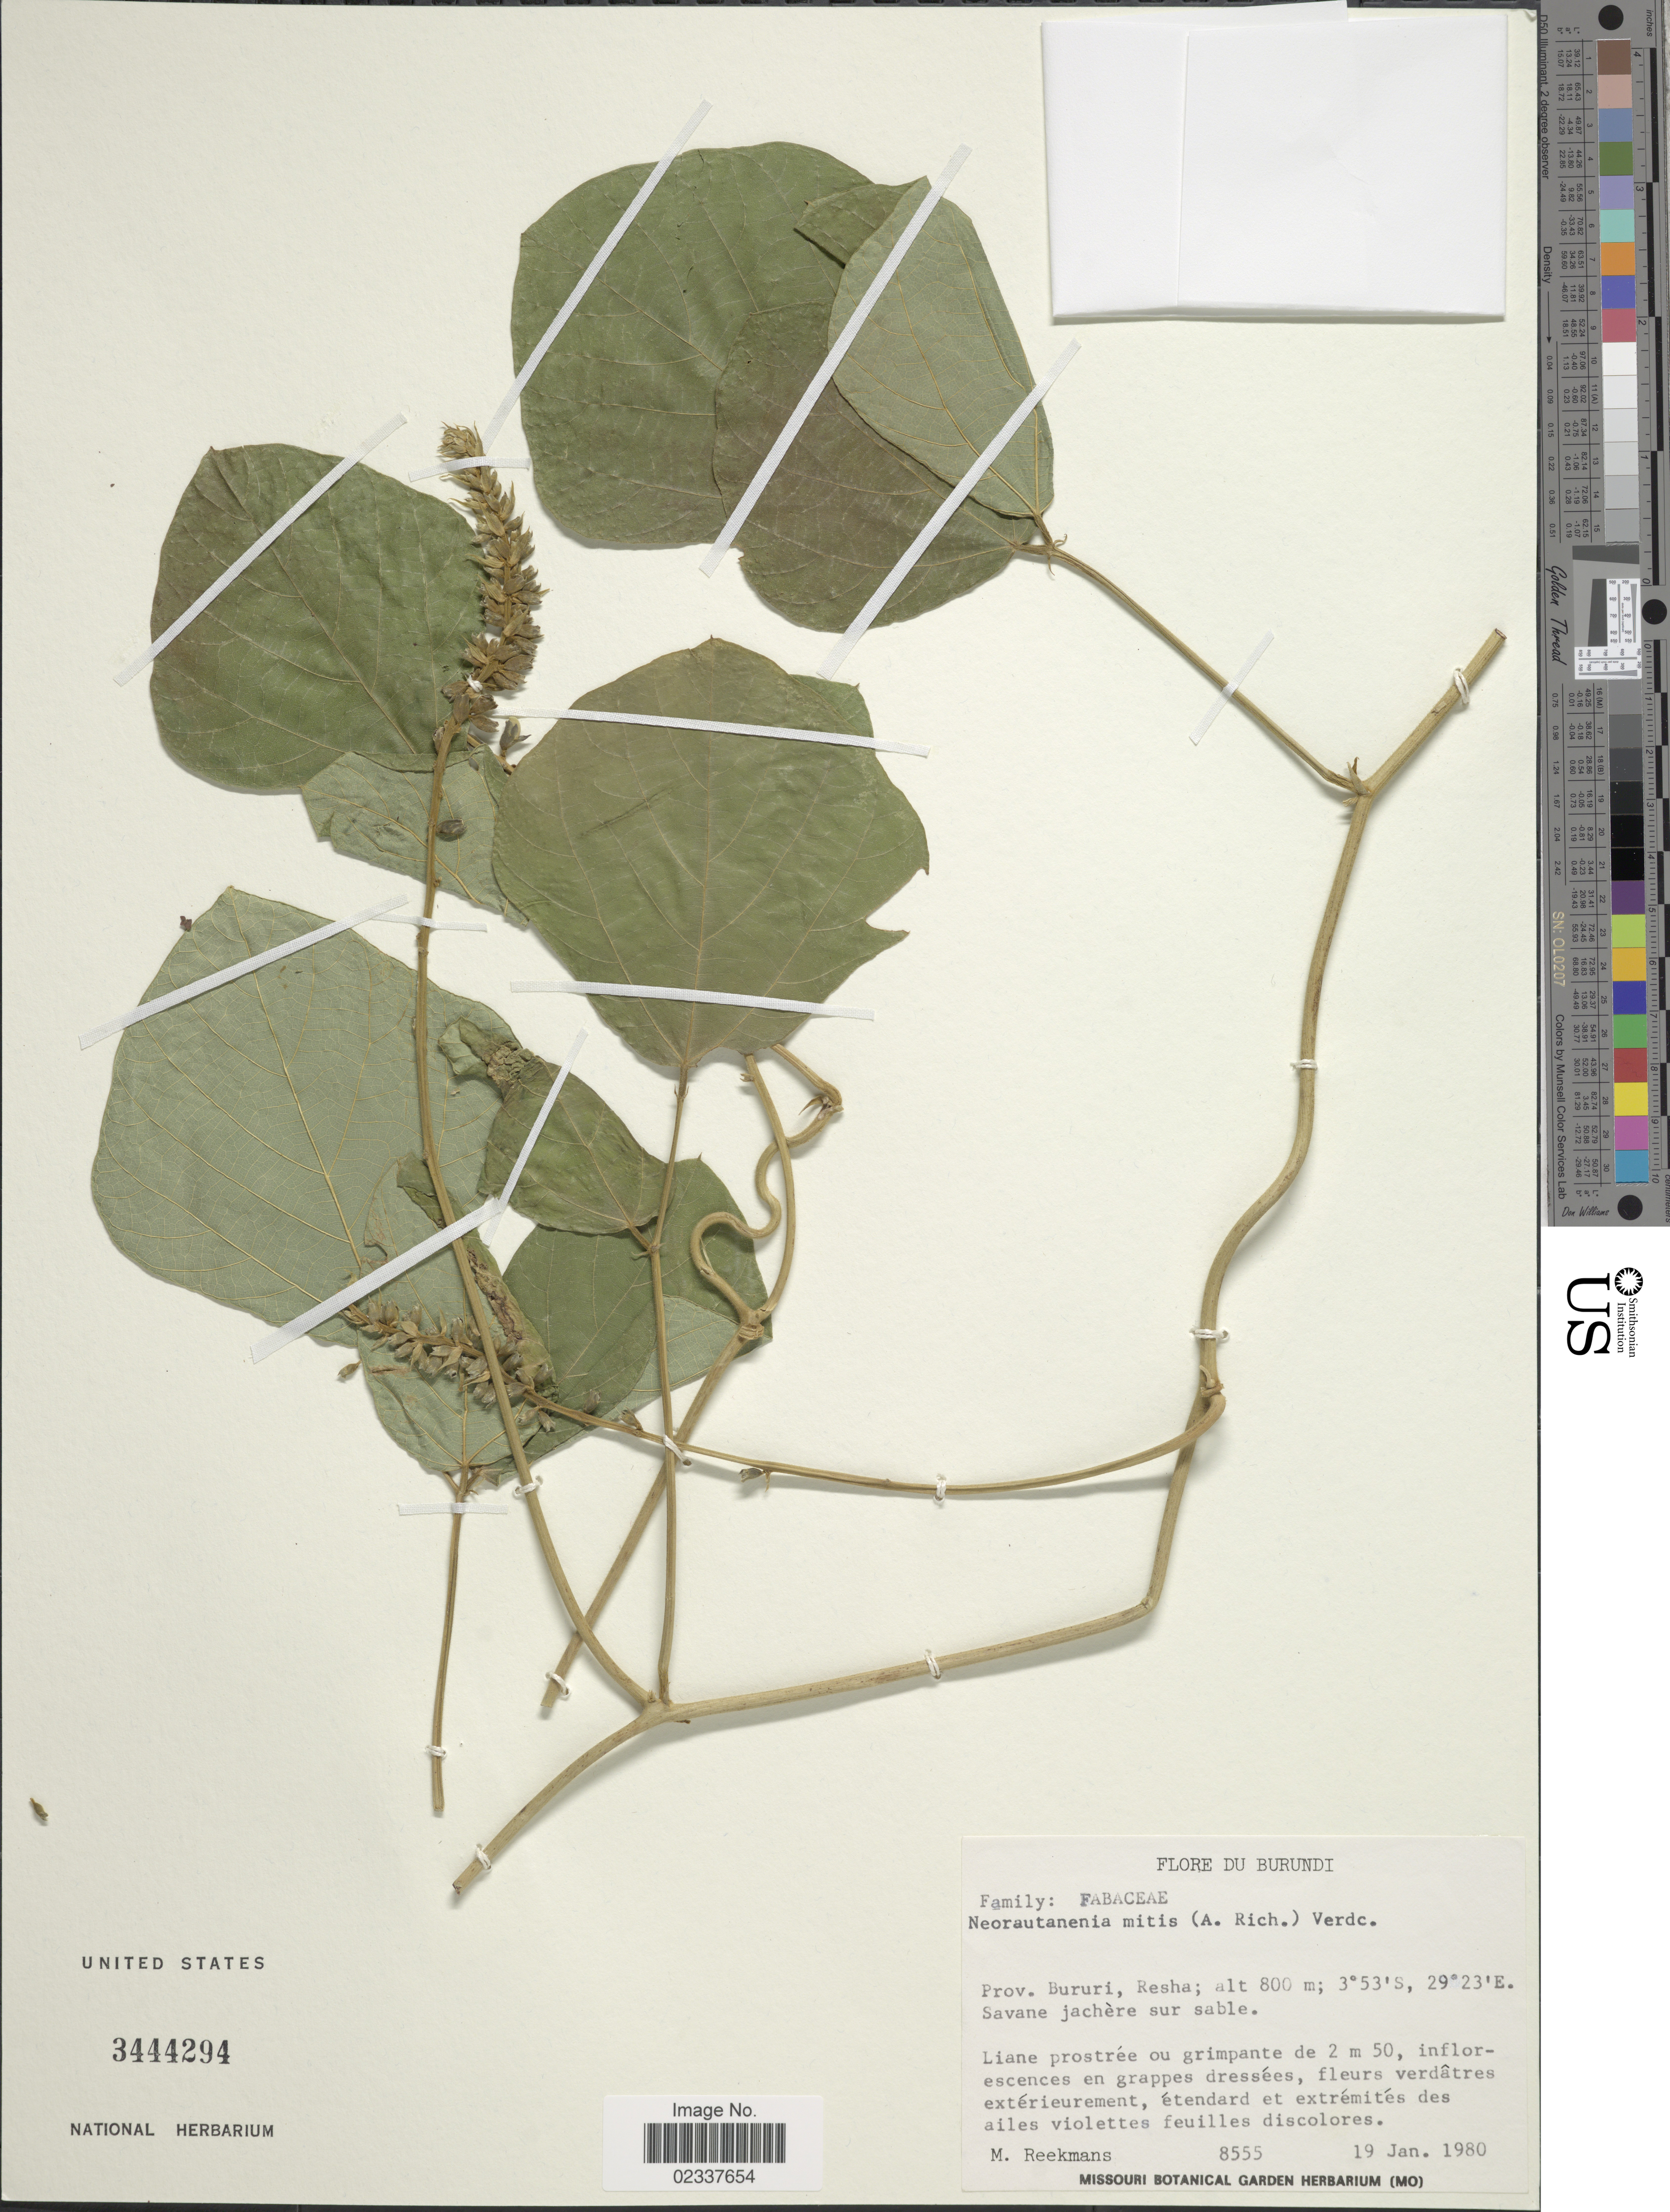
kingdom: Plantae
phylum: Tracheophyta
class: Magnoliopsida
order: Fabales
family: Fabaceae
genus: Neorautanenia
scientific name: Neorautanenia mitis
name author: (A. Rich.) Verdc.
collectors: M. Reekmans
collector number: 8555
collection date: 1980-01-19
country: Burundi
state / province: Bururi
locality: Resha, Savane jachere sur sable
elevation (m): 800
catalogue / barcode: US 3444249